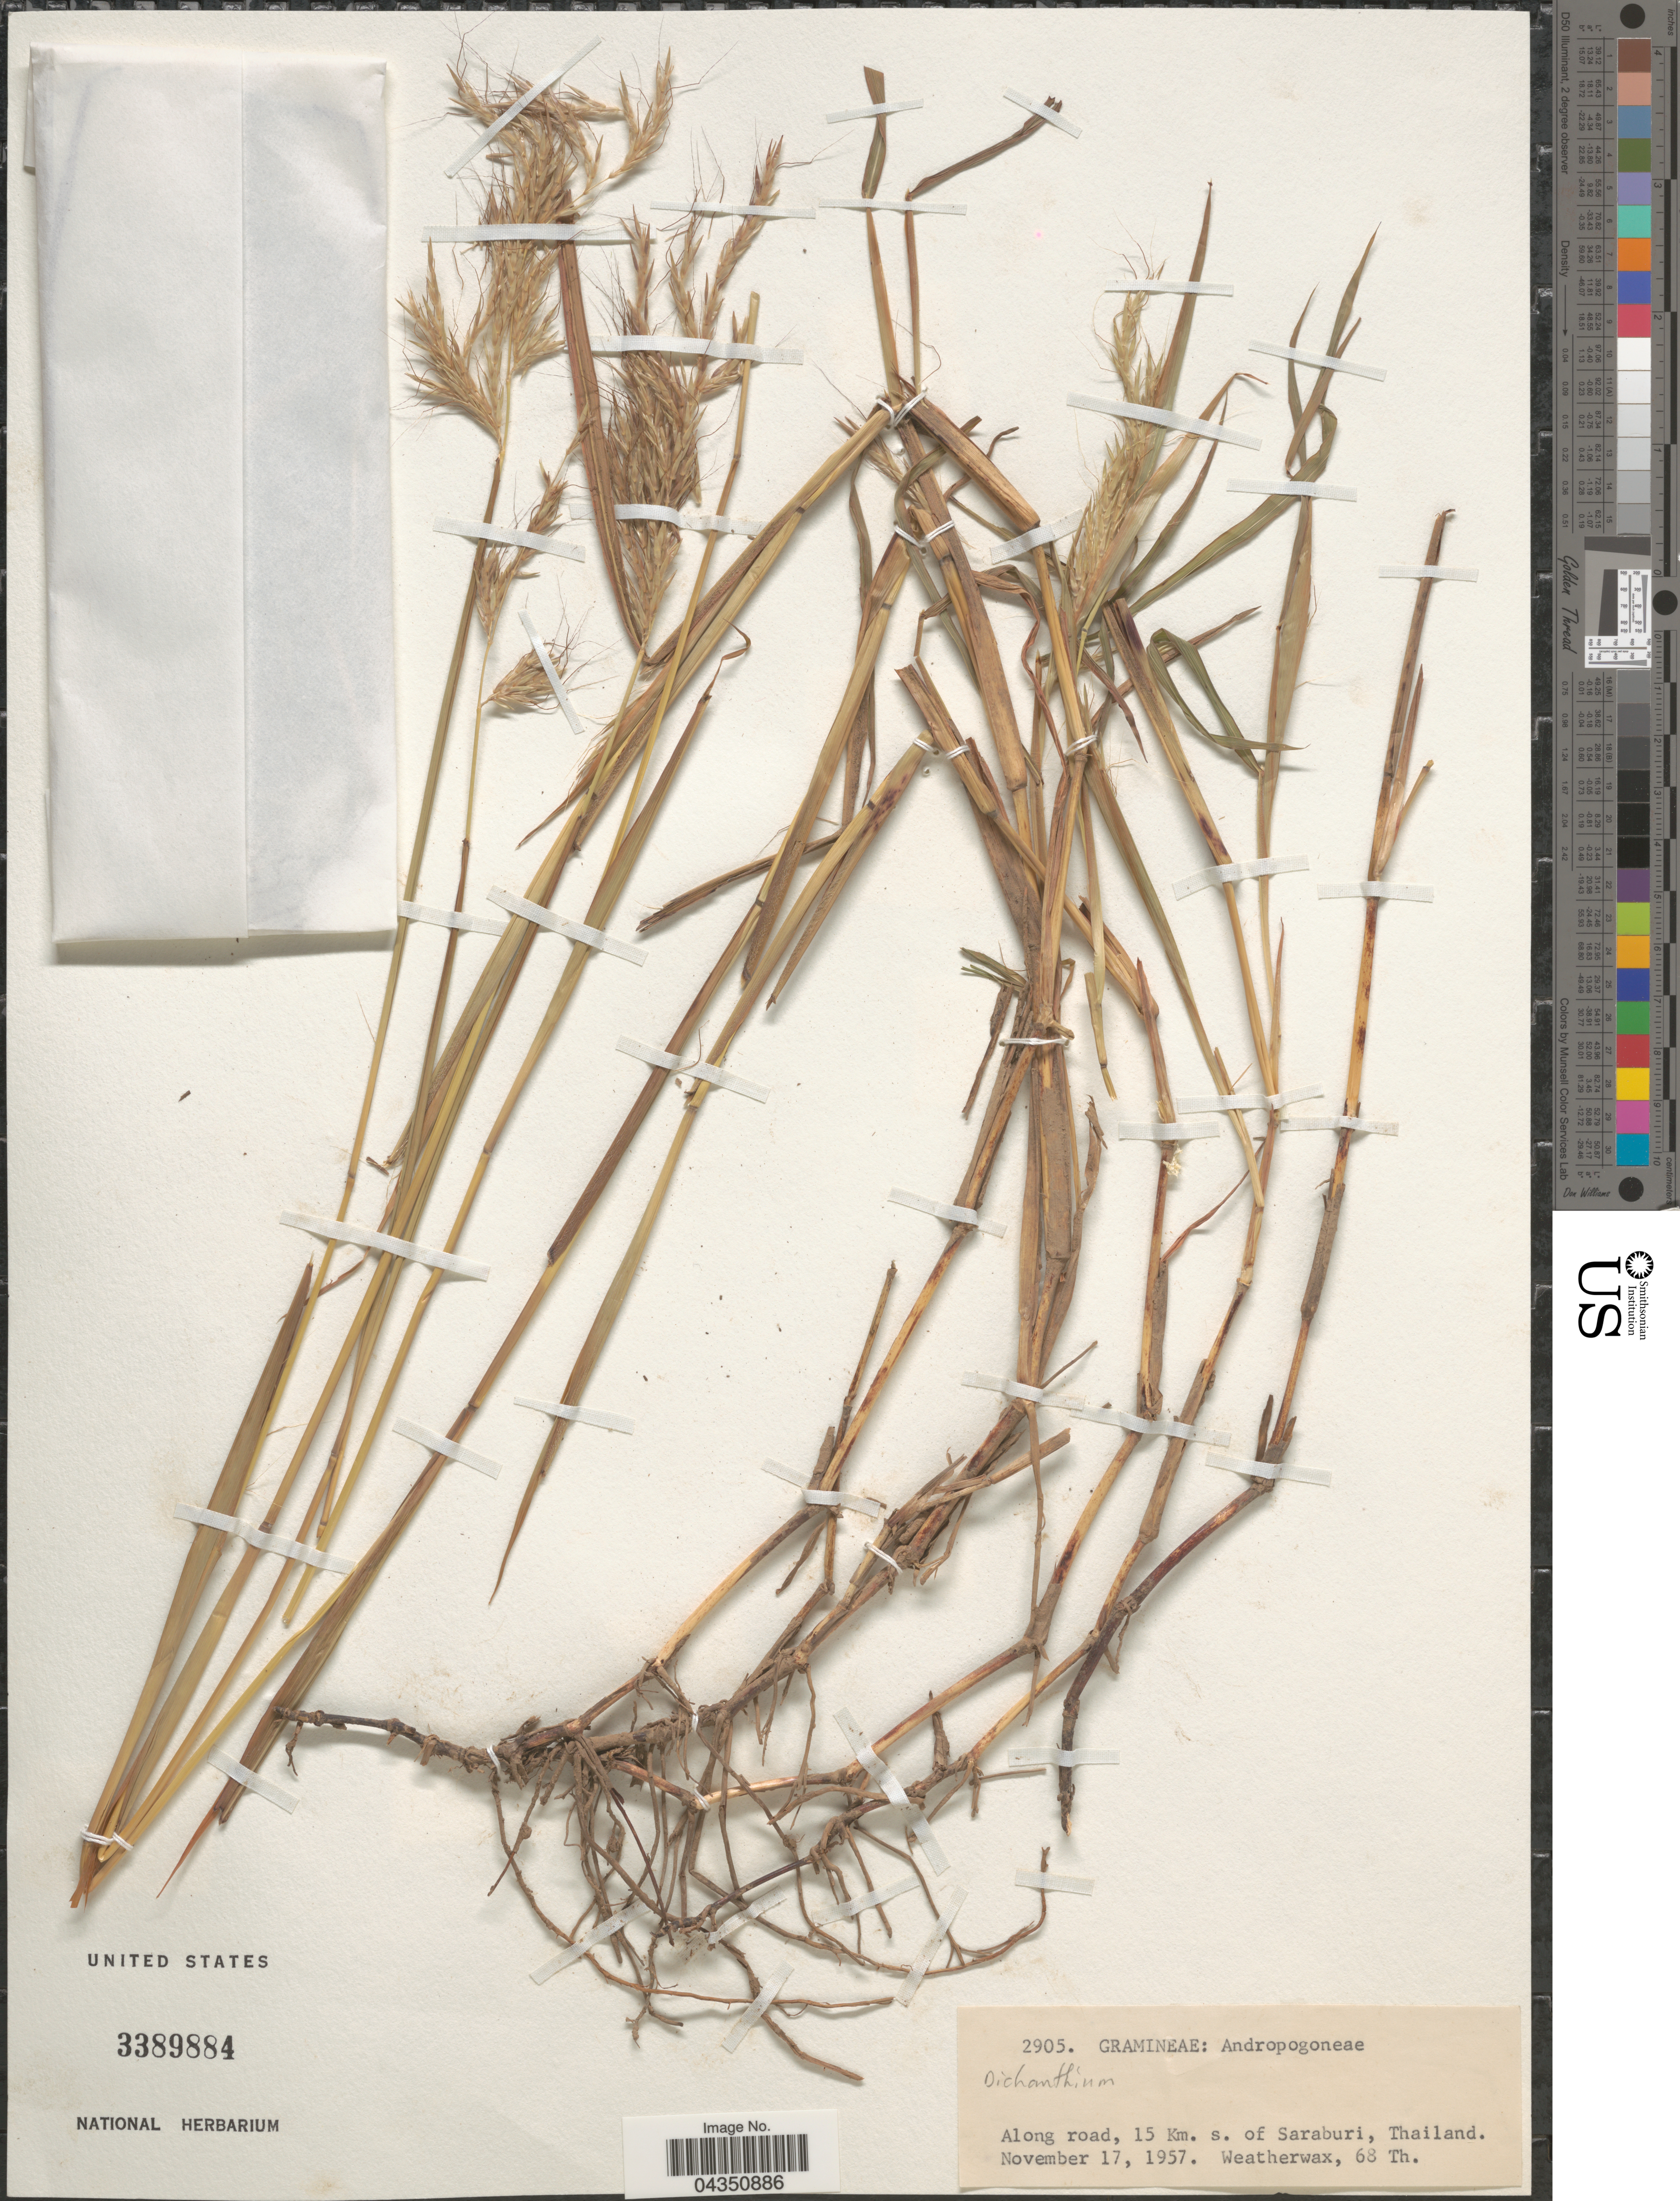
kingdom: Plantae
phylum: Tracheophyta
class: Liliopsida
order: Poales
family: Poaceae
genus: Dichanthium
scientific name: Dichanthium sp.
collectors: -. Weatherwax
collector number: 68Th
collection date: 1957-11-17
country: Thailand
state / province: Saraburi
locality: Along road, 15 Km. s. of Saraburi.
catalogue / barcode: US 3389884